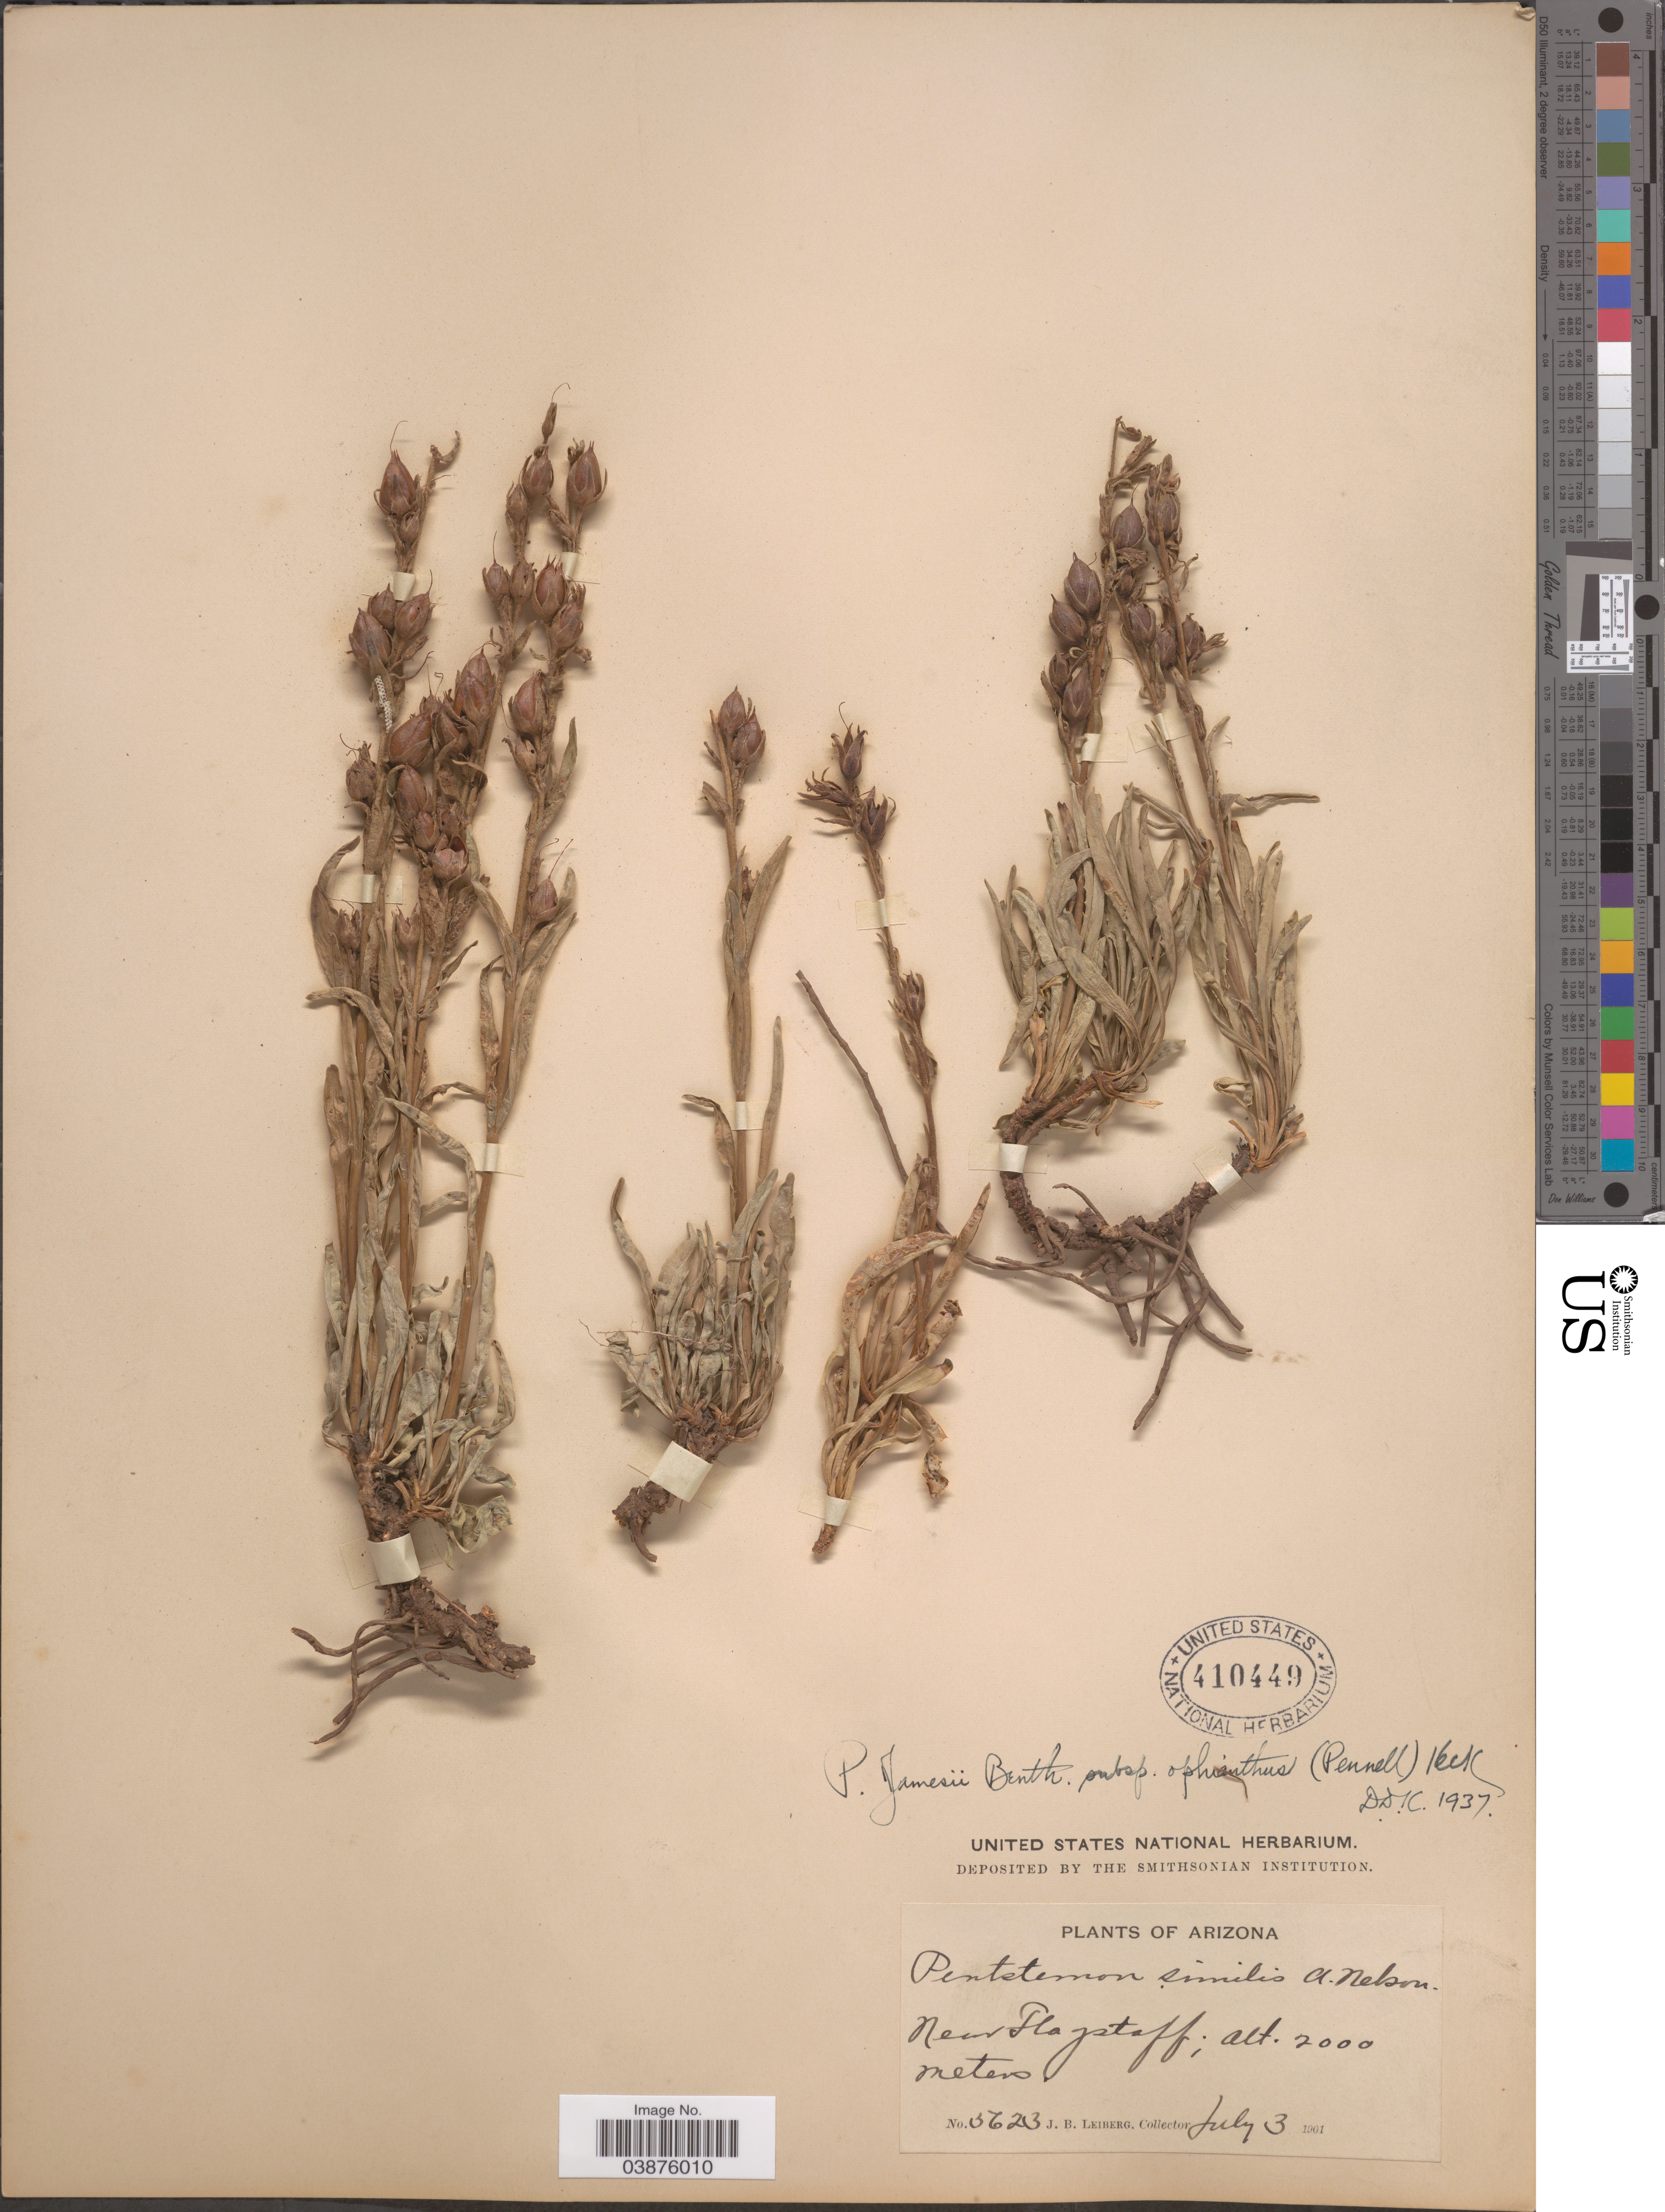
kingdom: Plantae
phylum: Tracheophyta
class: Magnoliopsida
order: Lamiales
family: Plantaginaceae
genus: Penstemon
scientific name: Penstemon jamesii subsp. ophianthus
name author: (Pennell) D.D. Keck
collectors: J. B. Leiberg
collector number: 5623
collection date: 1901-07-03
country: United States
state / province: Arizona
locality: Near Flagstaff.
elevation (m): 2000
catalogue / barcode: US 410449